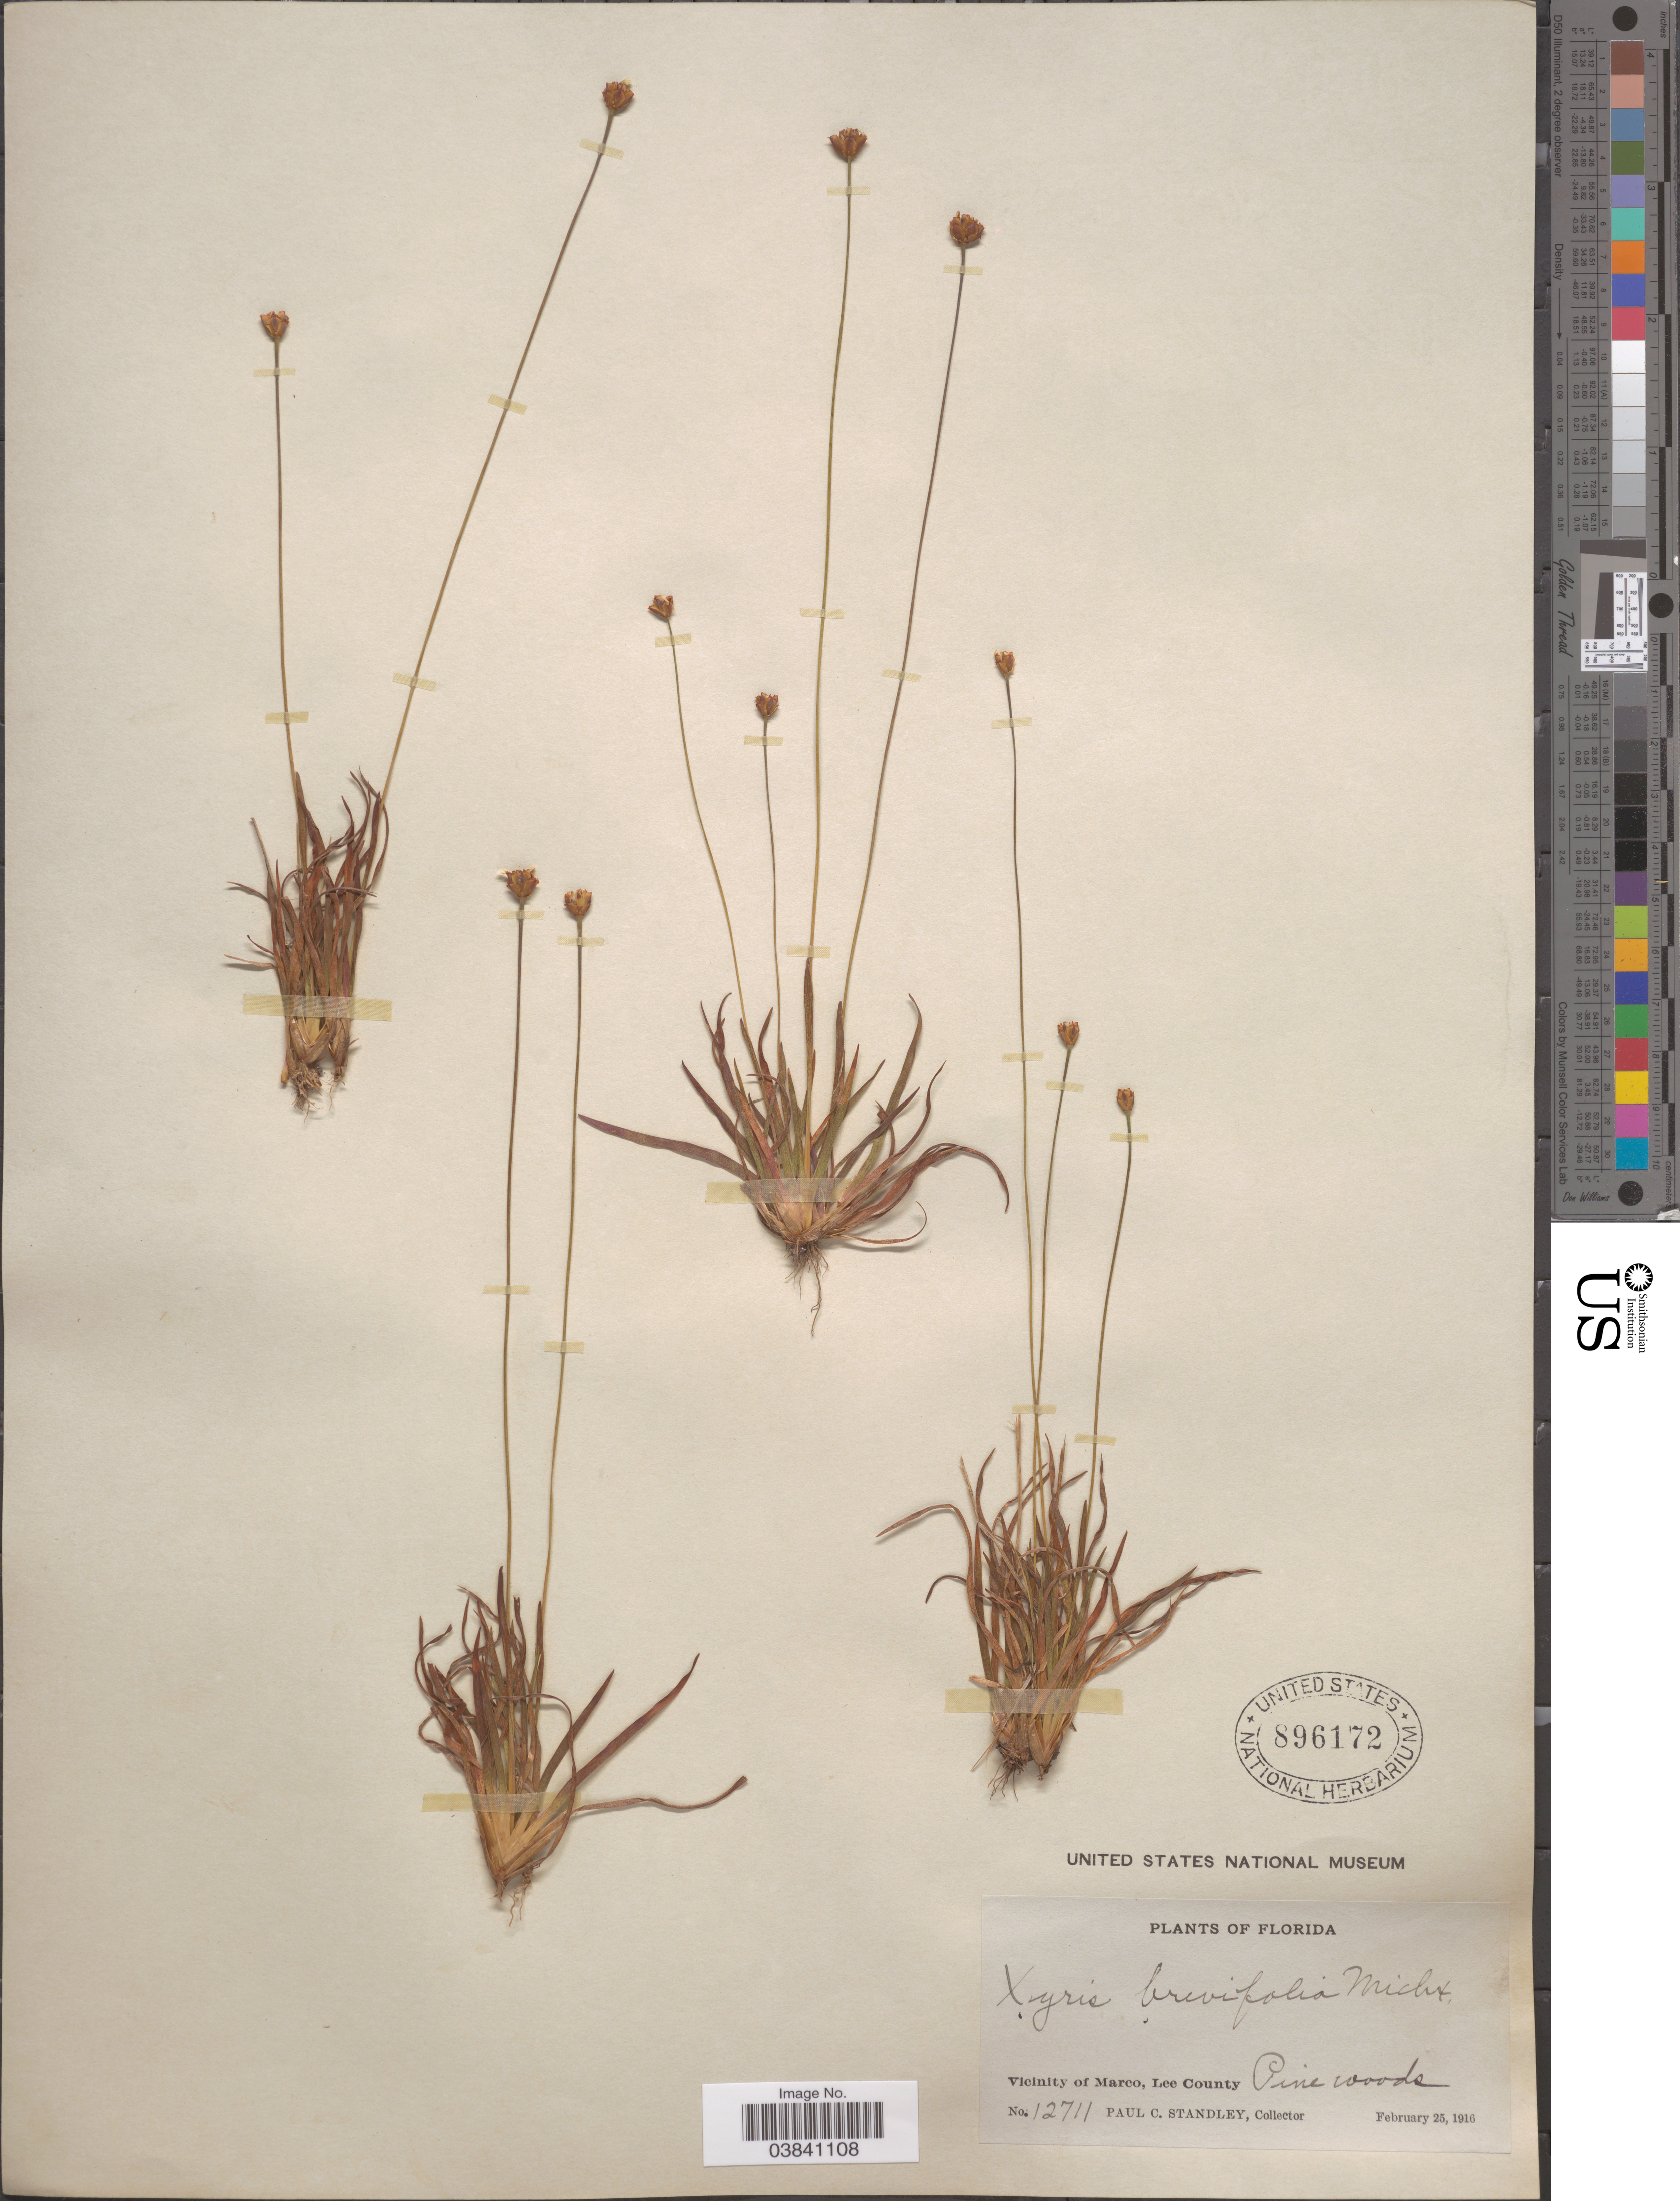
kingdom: Plantae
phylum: Tracheophyta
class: Liliopsida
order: Poales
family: Xyridaceae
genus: Xyris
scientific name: Xyris brevifolia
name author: Michx.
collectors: P. C. Standley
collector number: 12711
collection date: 1916-02-25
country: United States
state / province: Florida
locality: Vicinity of Marco, Lee County. Pine woods.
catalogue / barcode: US 896172